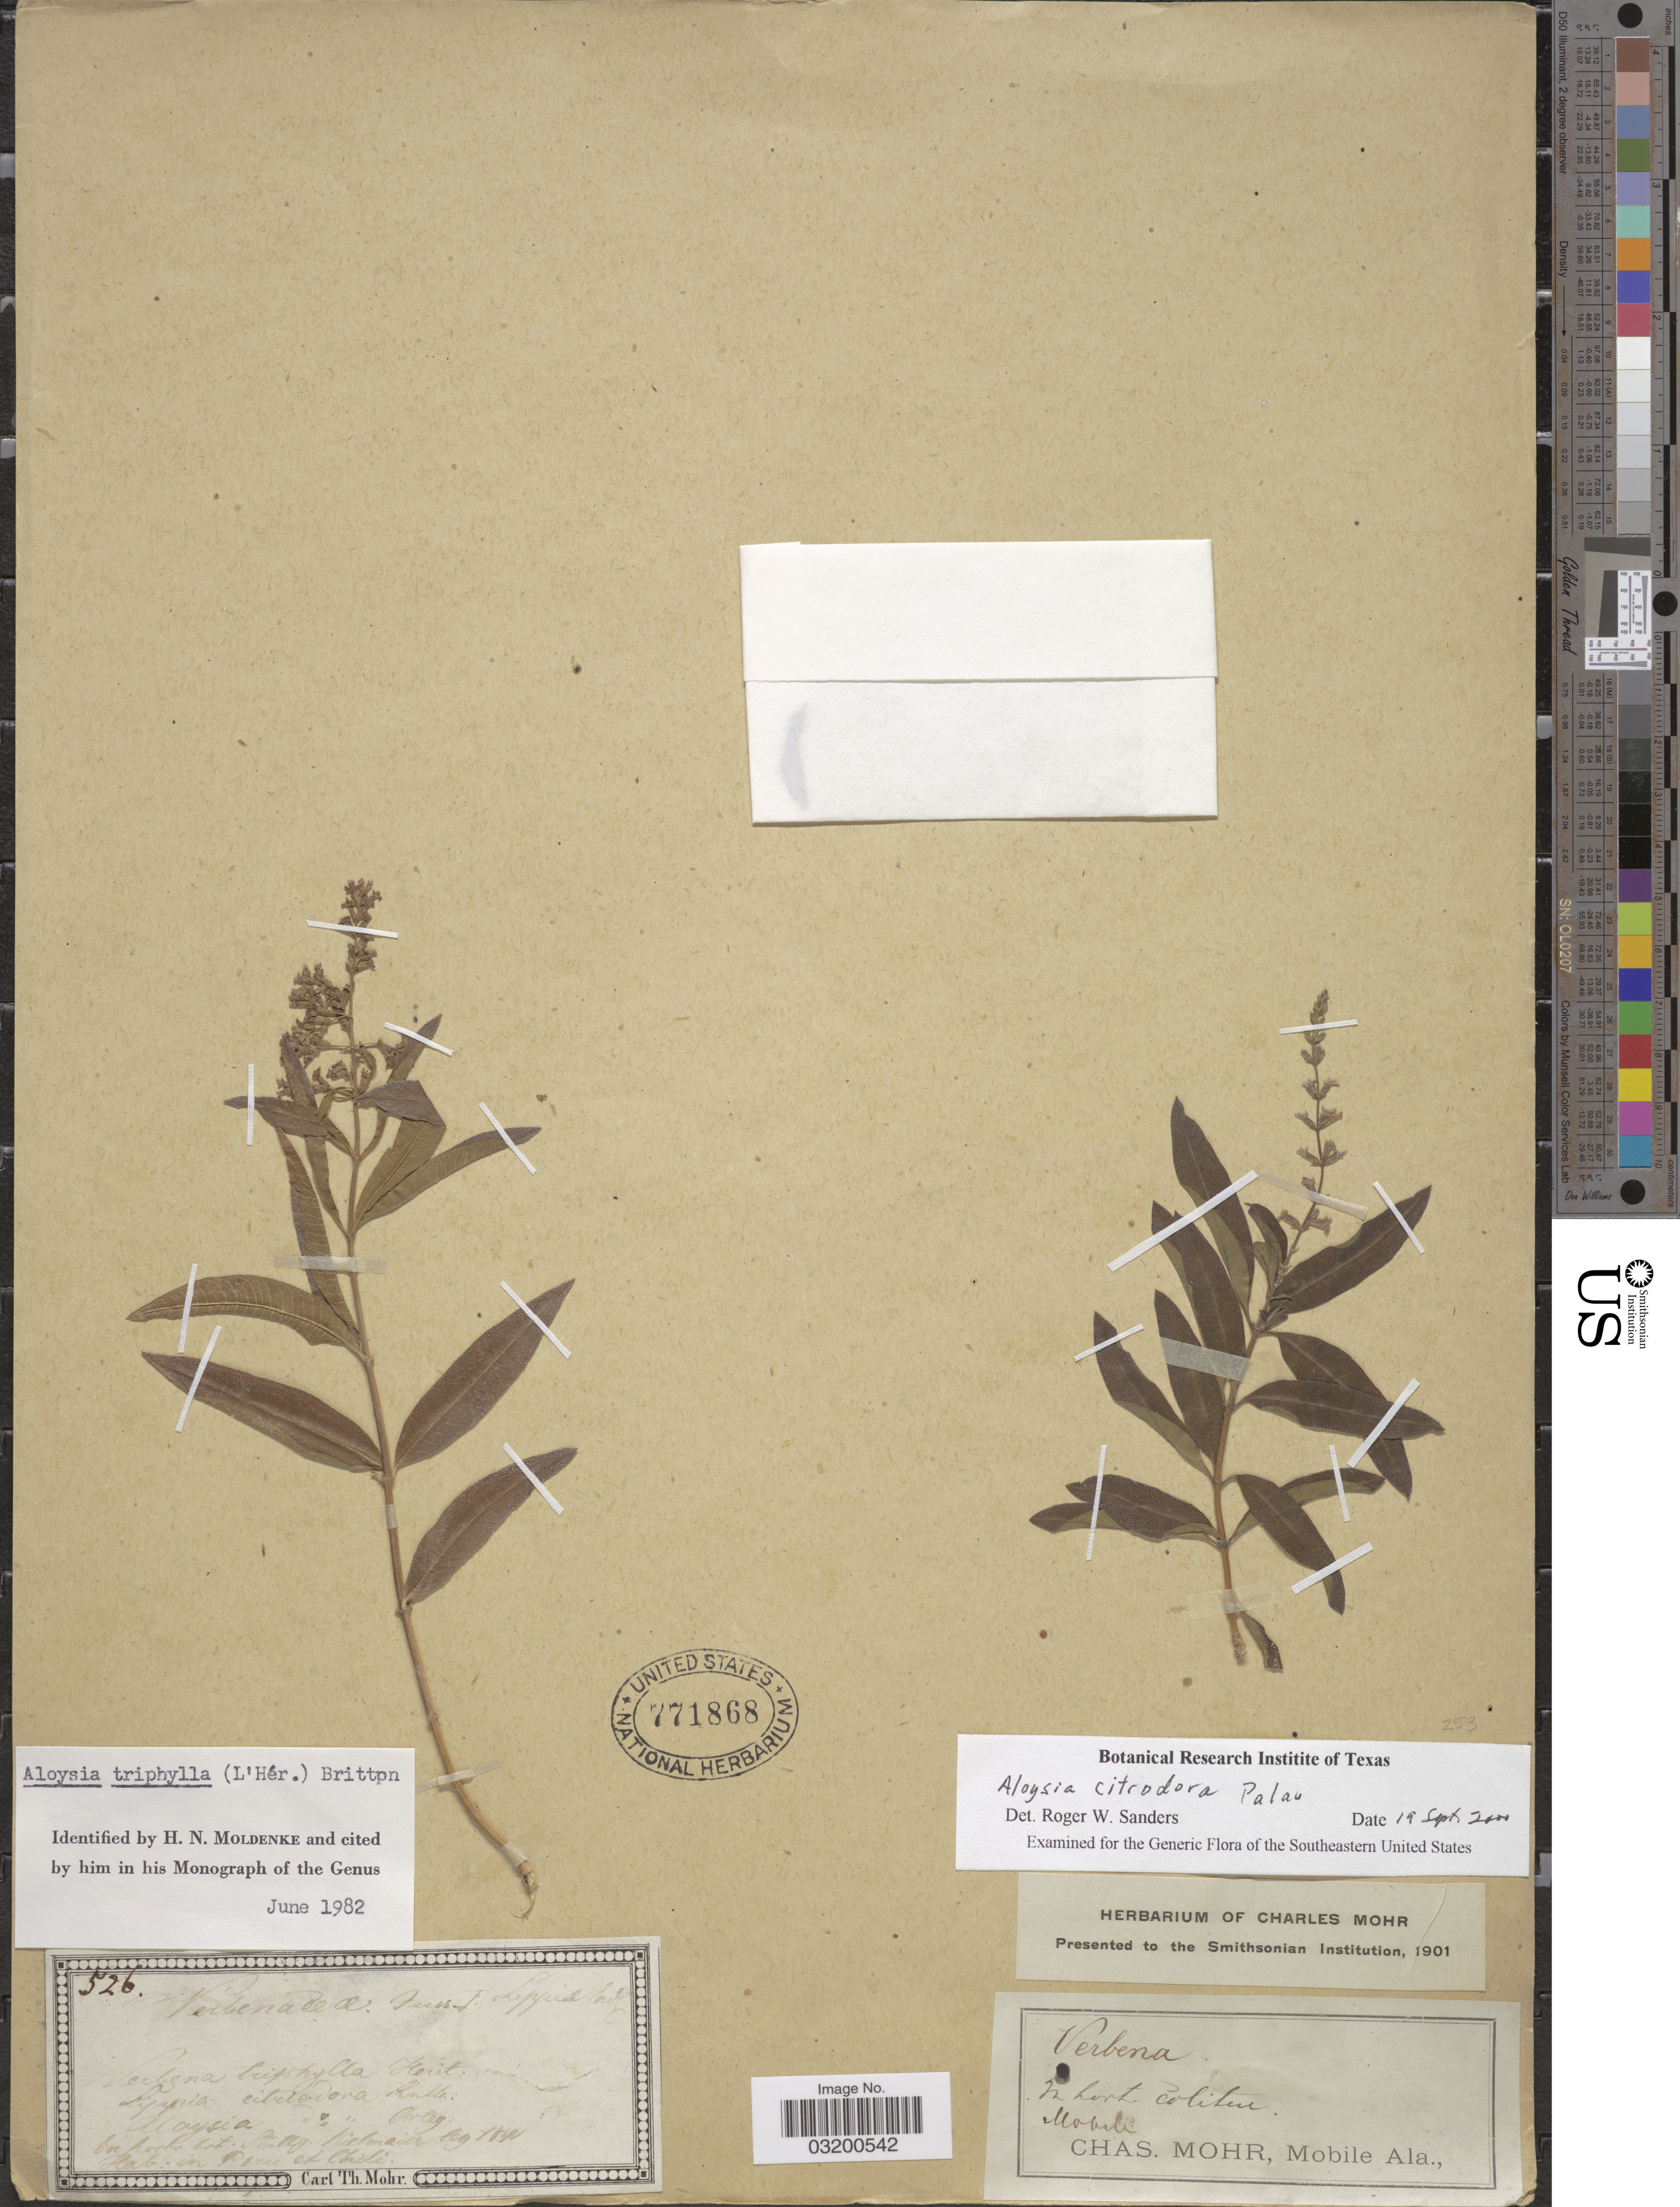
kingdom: Plantae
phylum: Tracheophyta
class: Magnoliopsida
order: Lamiales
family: Verbenaceae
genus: Aloysia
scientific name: Aloysia citrodora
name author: Paláu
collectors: Kielmaier, --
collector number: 526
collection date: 1832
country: Germany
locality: Ex hort. bot. Stuttg.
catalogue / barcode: US 771868